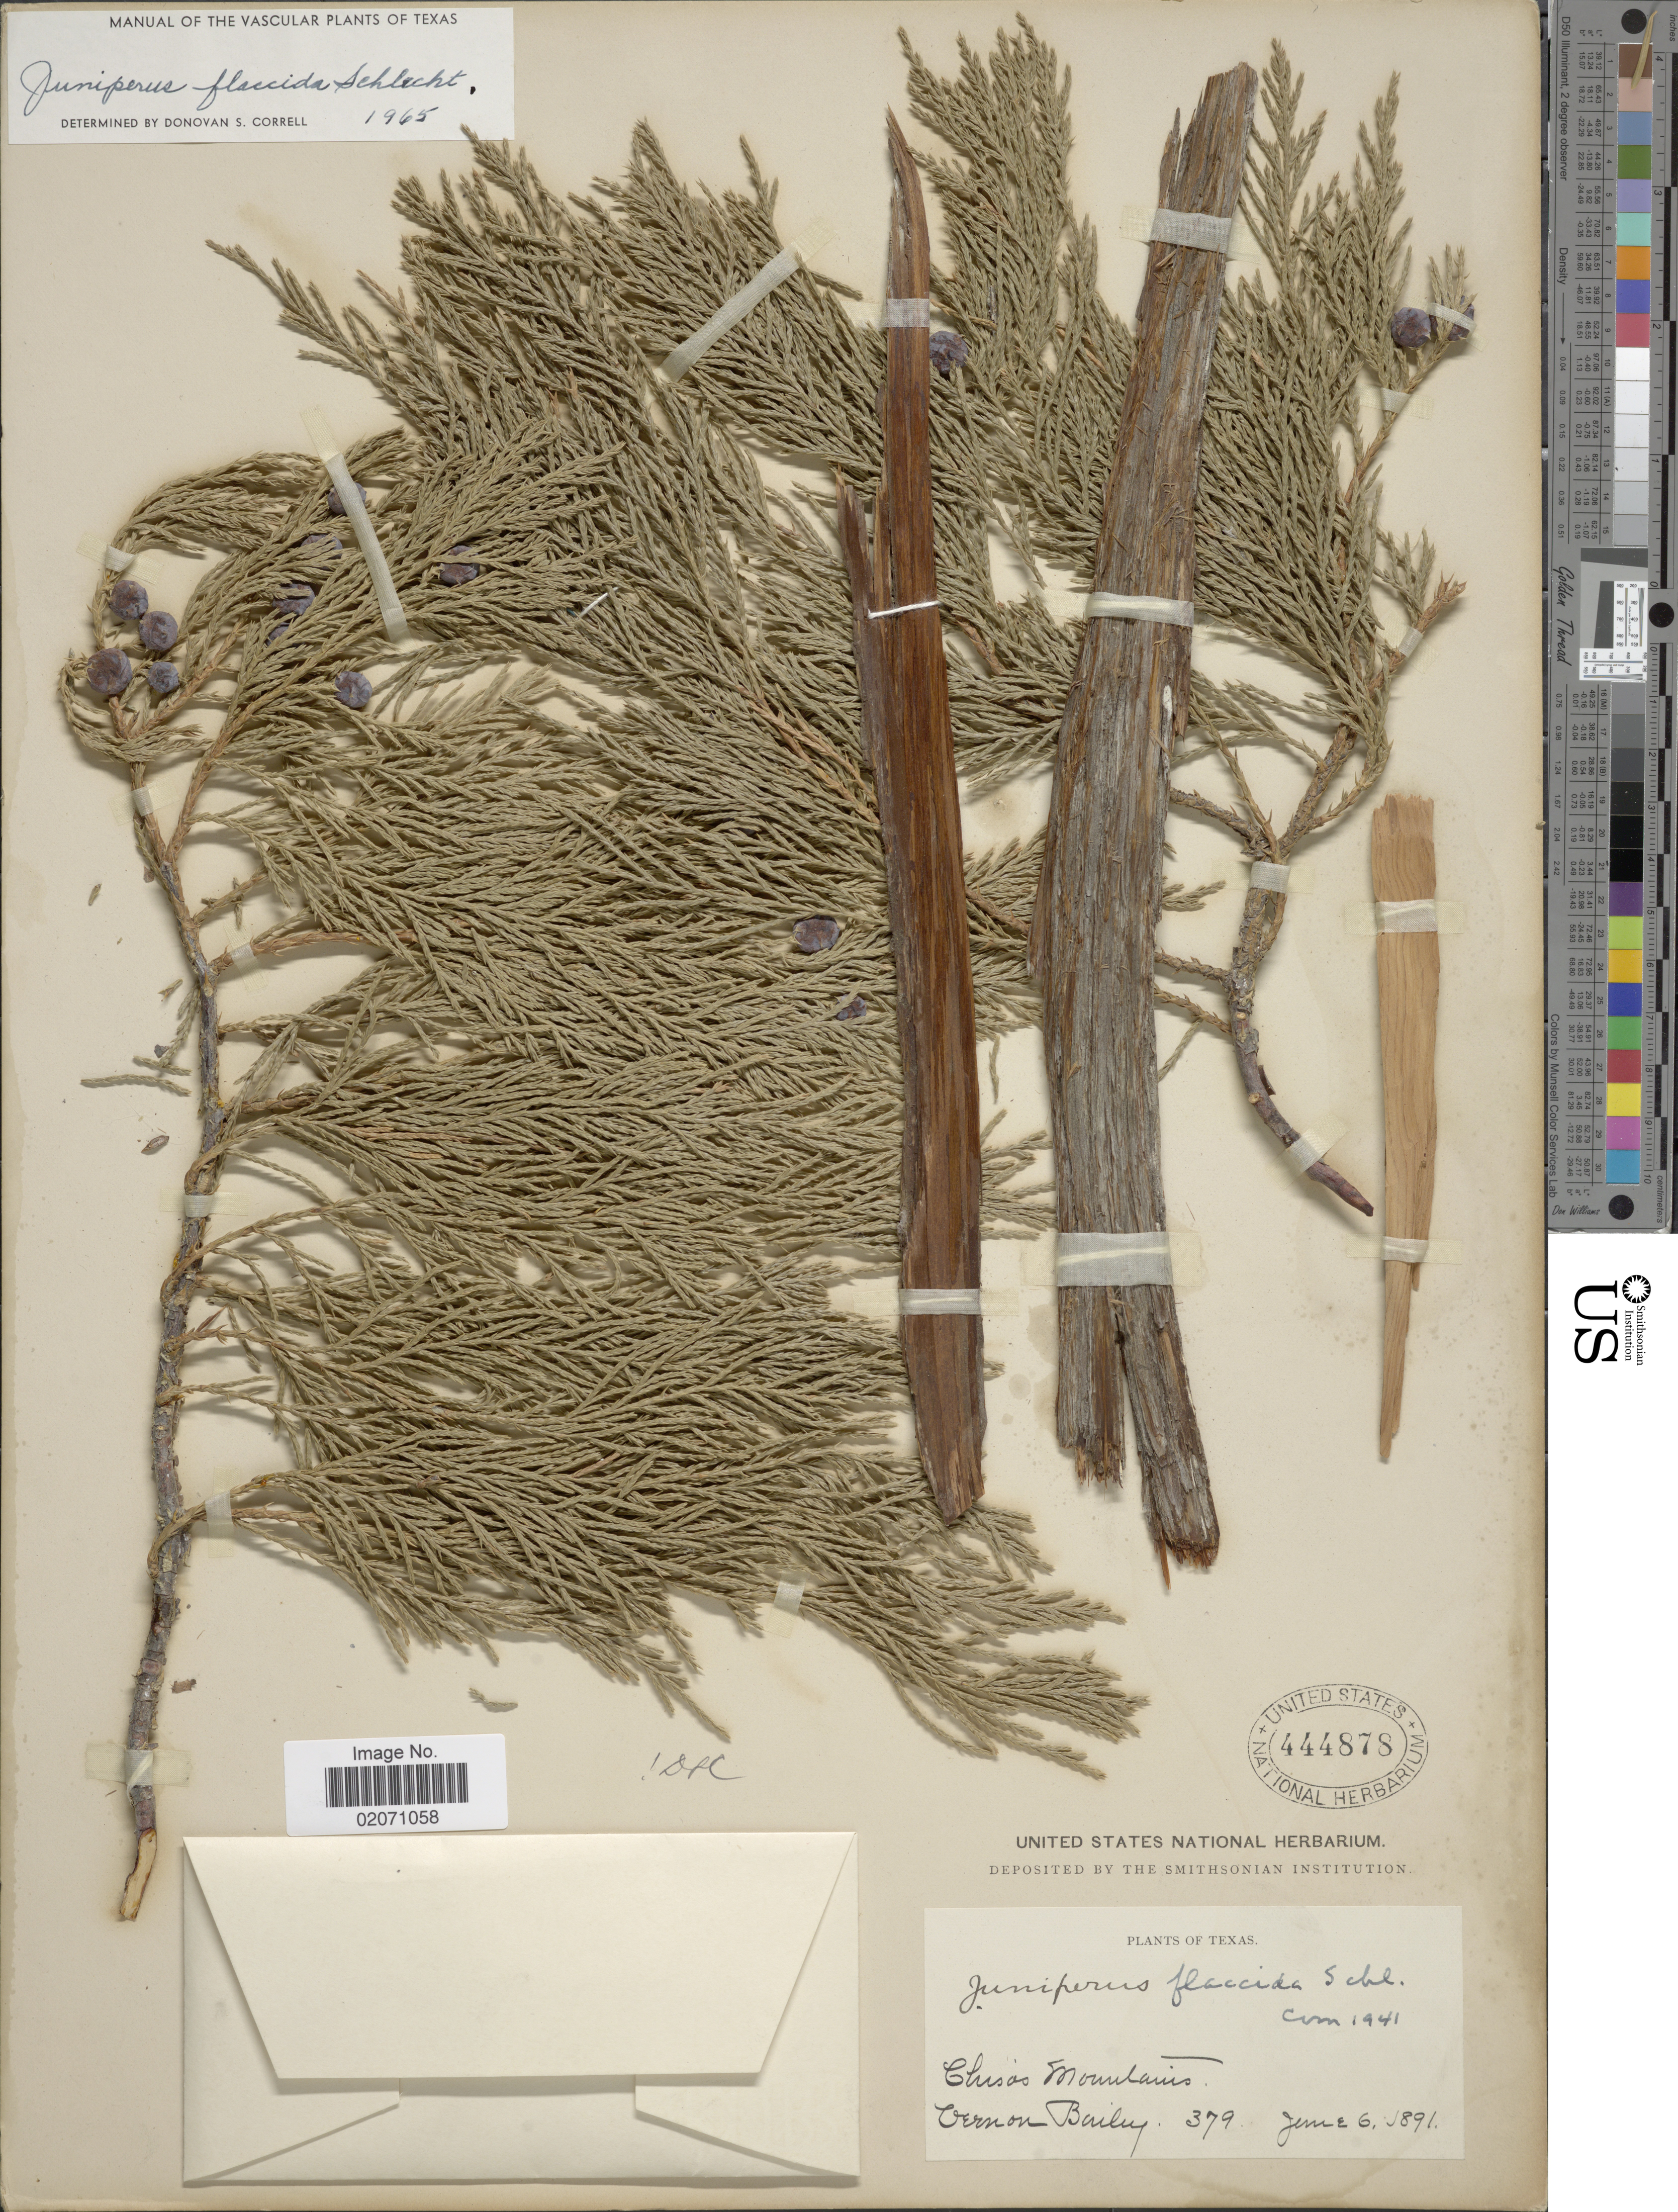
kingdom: Plantae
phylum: Tracheophyta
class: Pinopsida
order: Pinales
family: Cupressaceae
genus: Juniperus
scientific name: Juniperus flaccida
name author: Schltdl.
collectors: V. O. Bailey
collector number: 379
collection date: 1891-06-06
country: United States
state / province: Texas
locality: Chisos Mountains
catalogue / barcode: US 444878